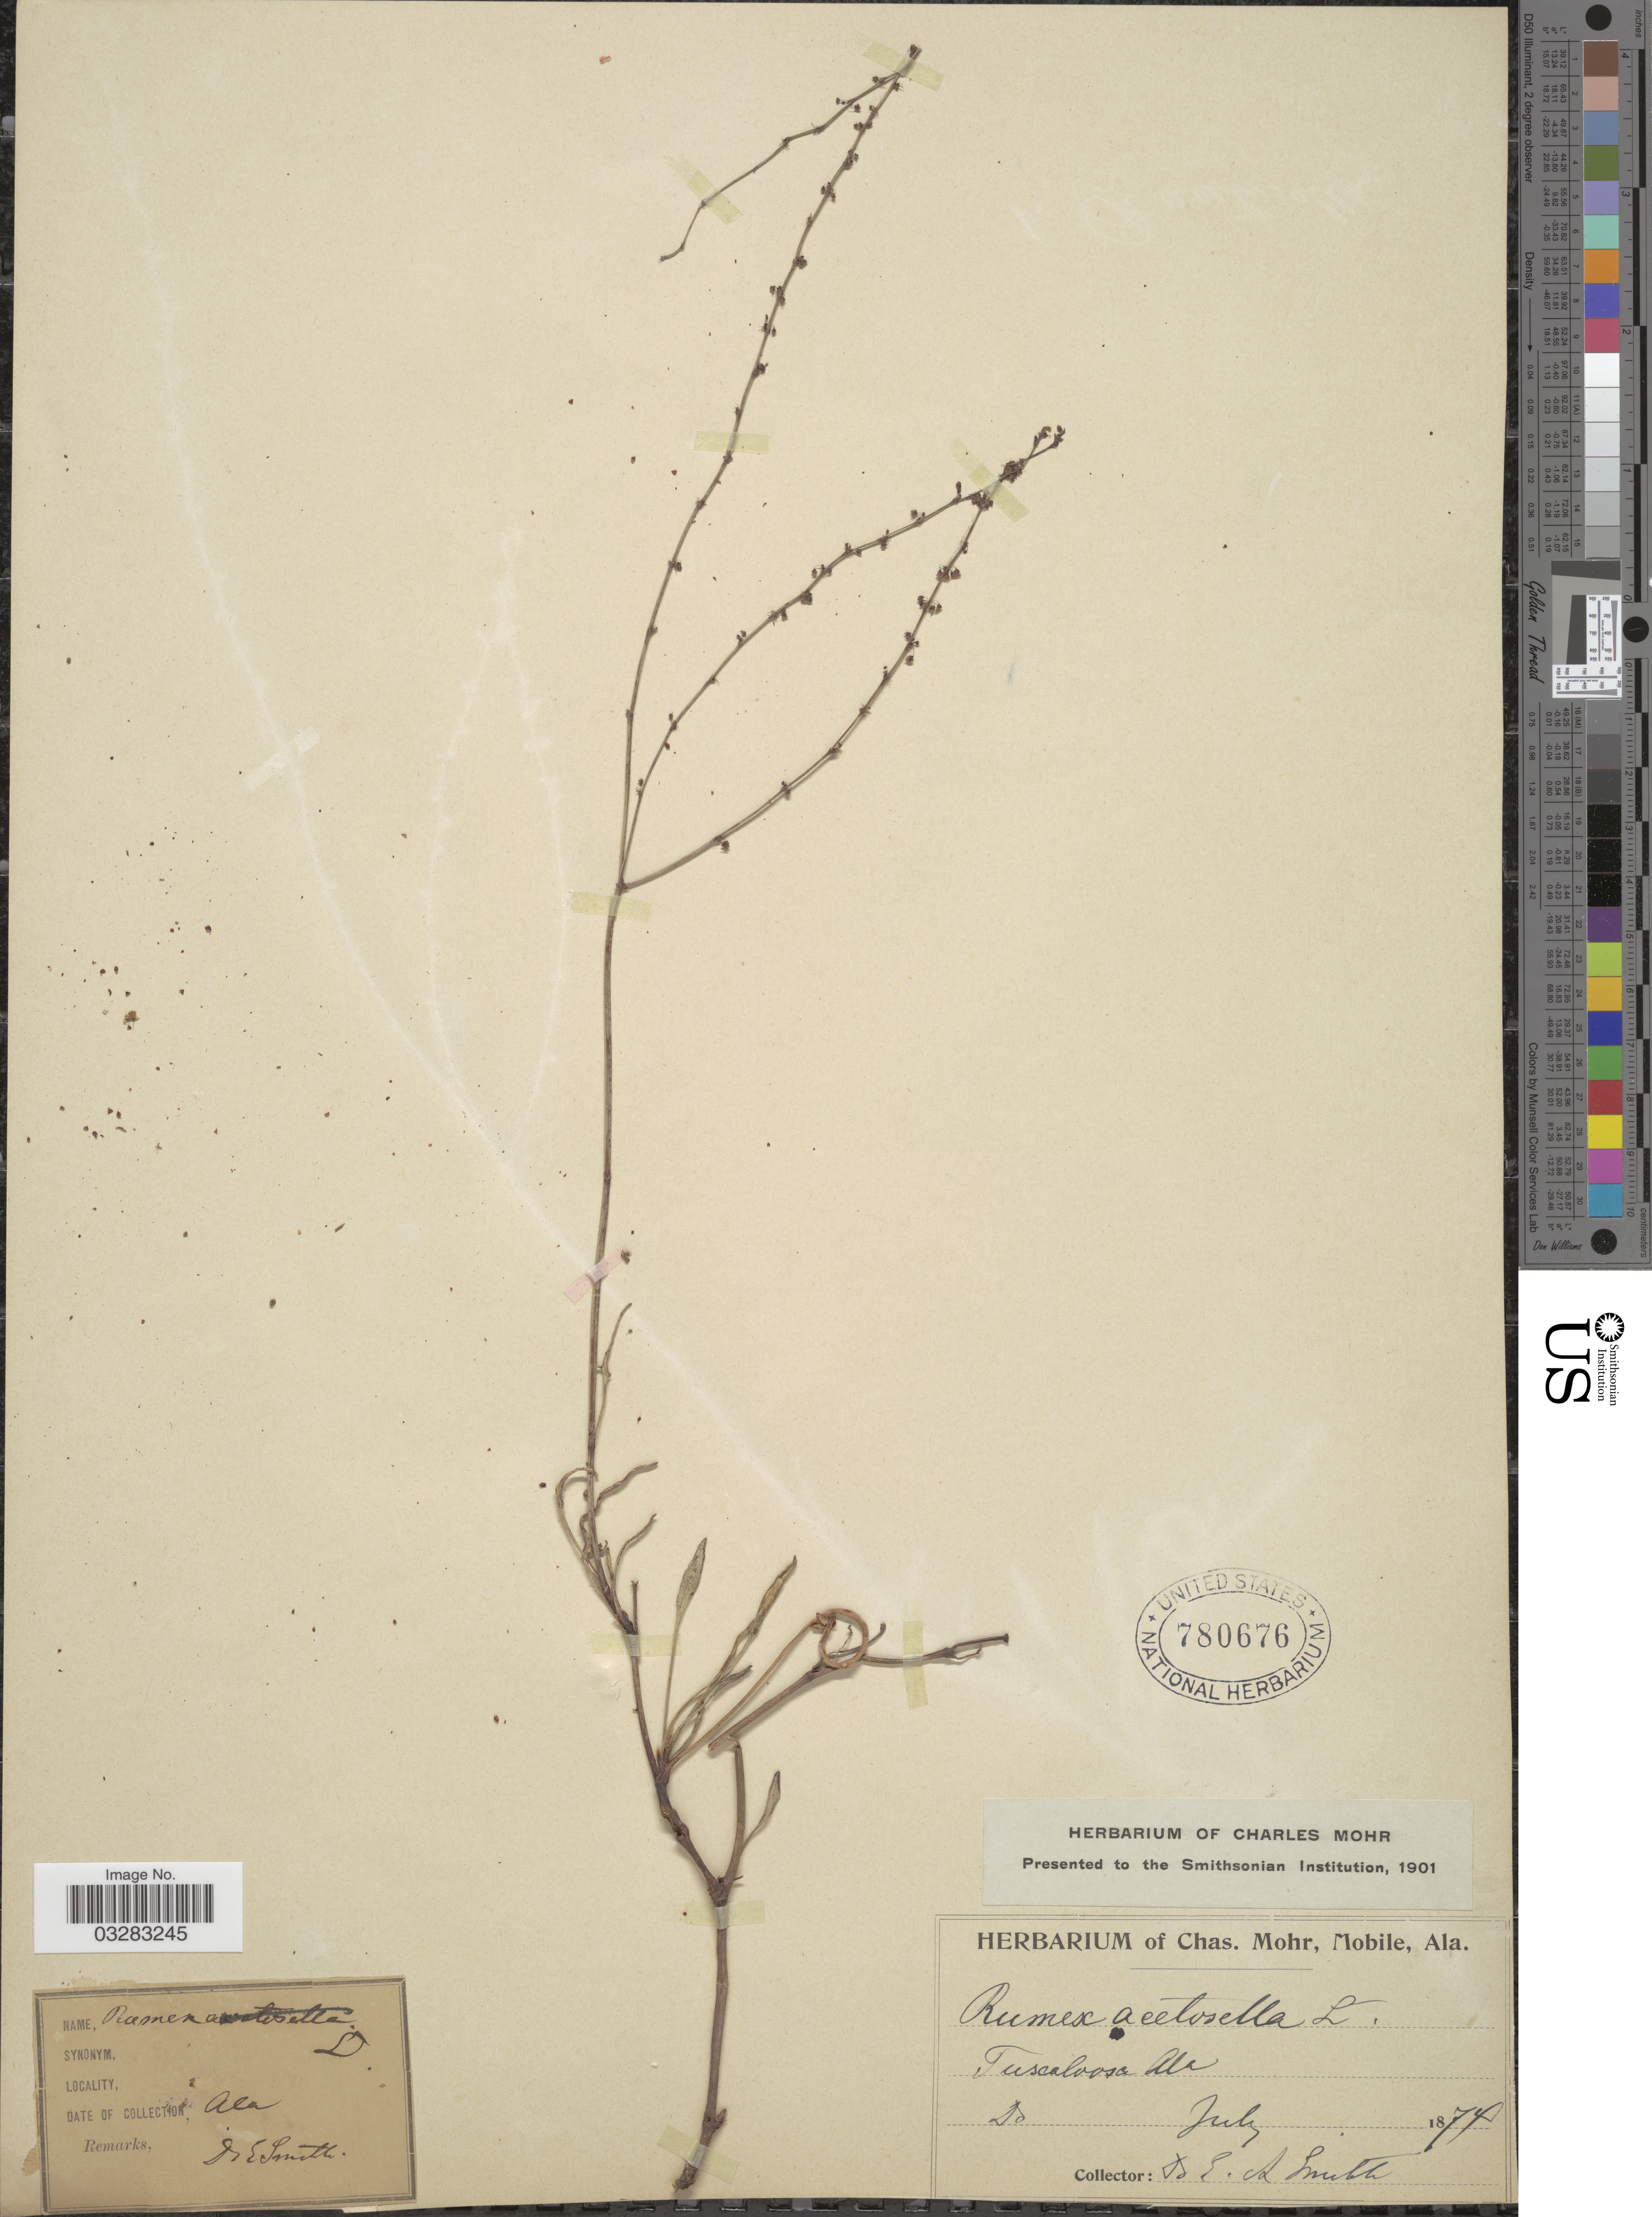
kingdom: Plantae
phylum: Tracheophyta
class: Magnoliopsida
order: Caryophyllales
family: Polygonaceae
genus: Rumex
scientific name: Rumex acetosella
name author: L.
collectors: E. A. Smith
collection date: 1874-07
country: United States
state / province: Alabama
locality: Tuscaloosa.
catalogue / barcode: US 780676